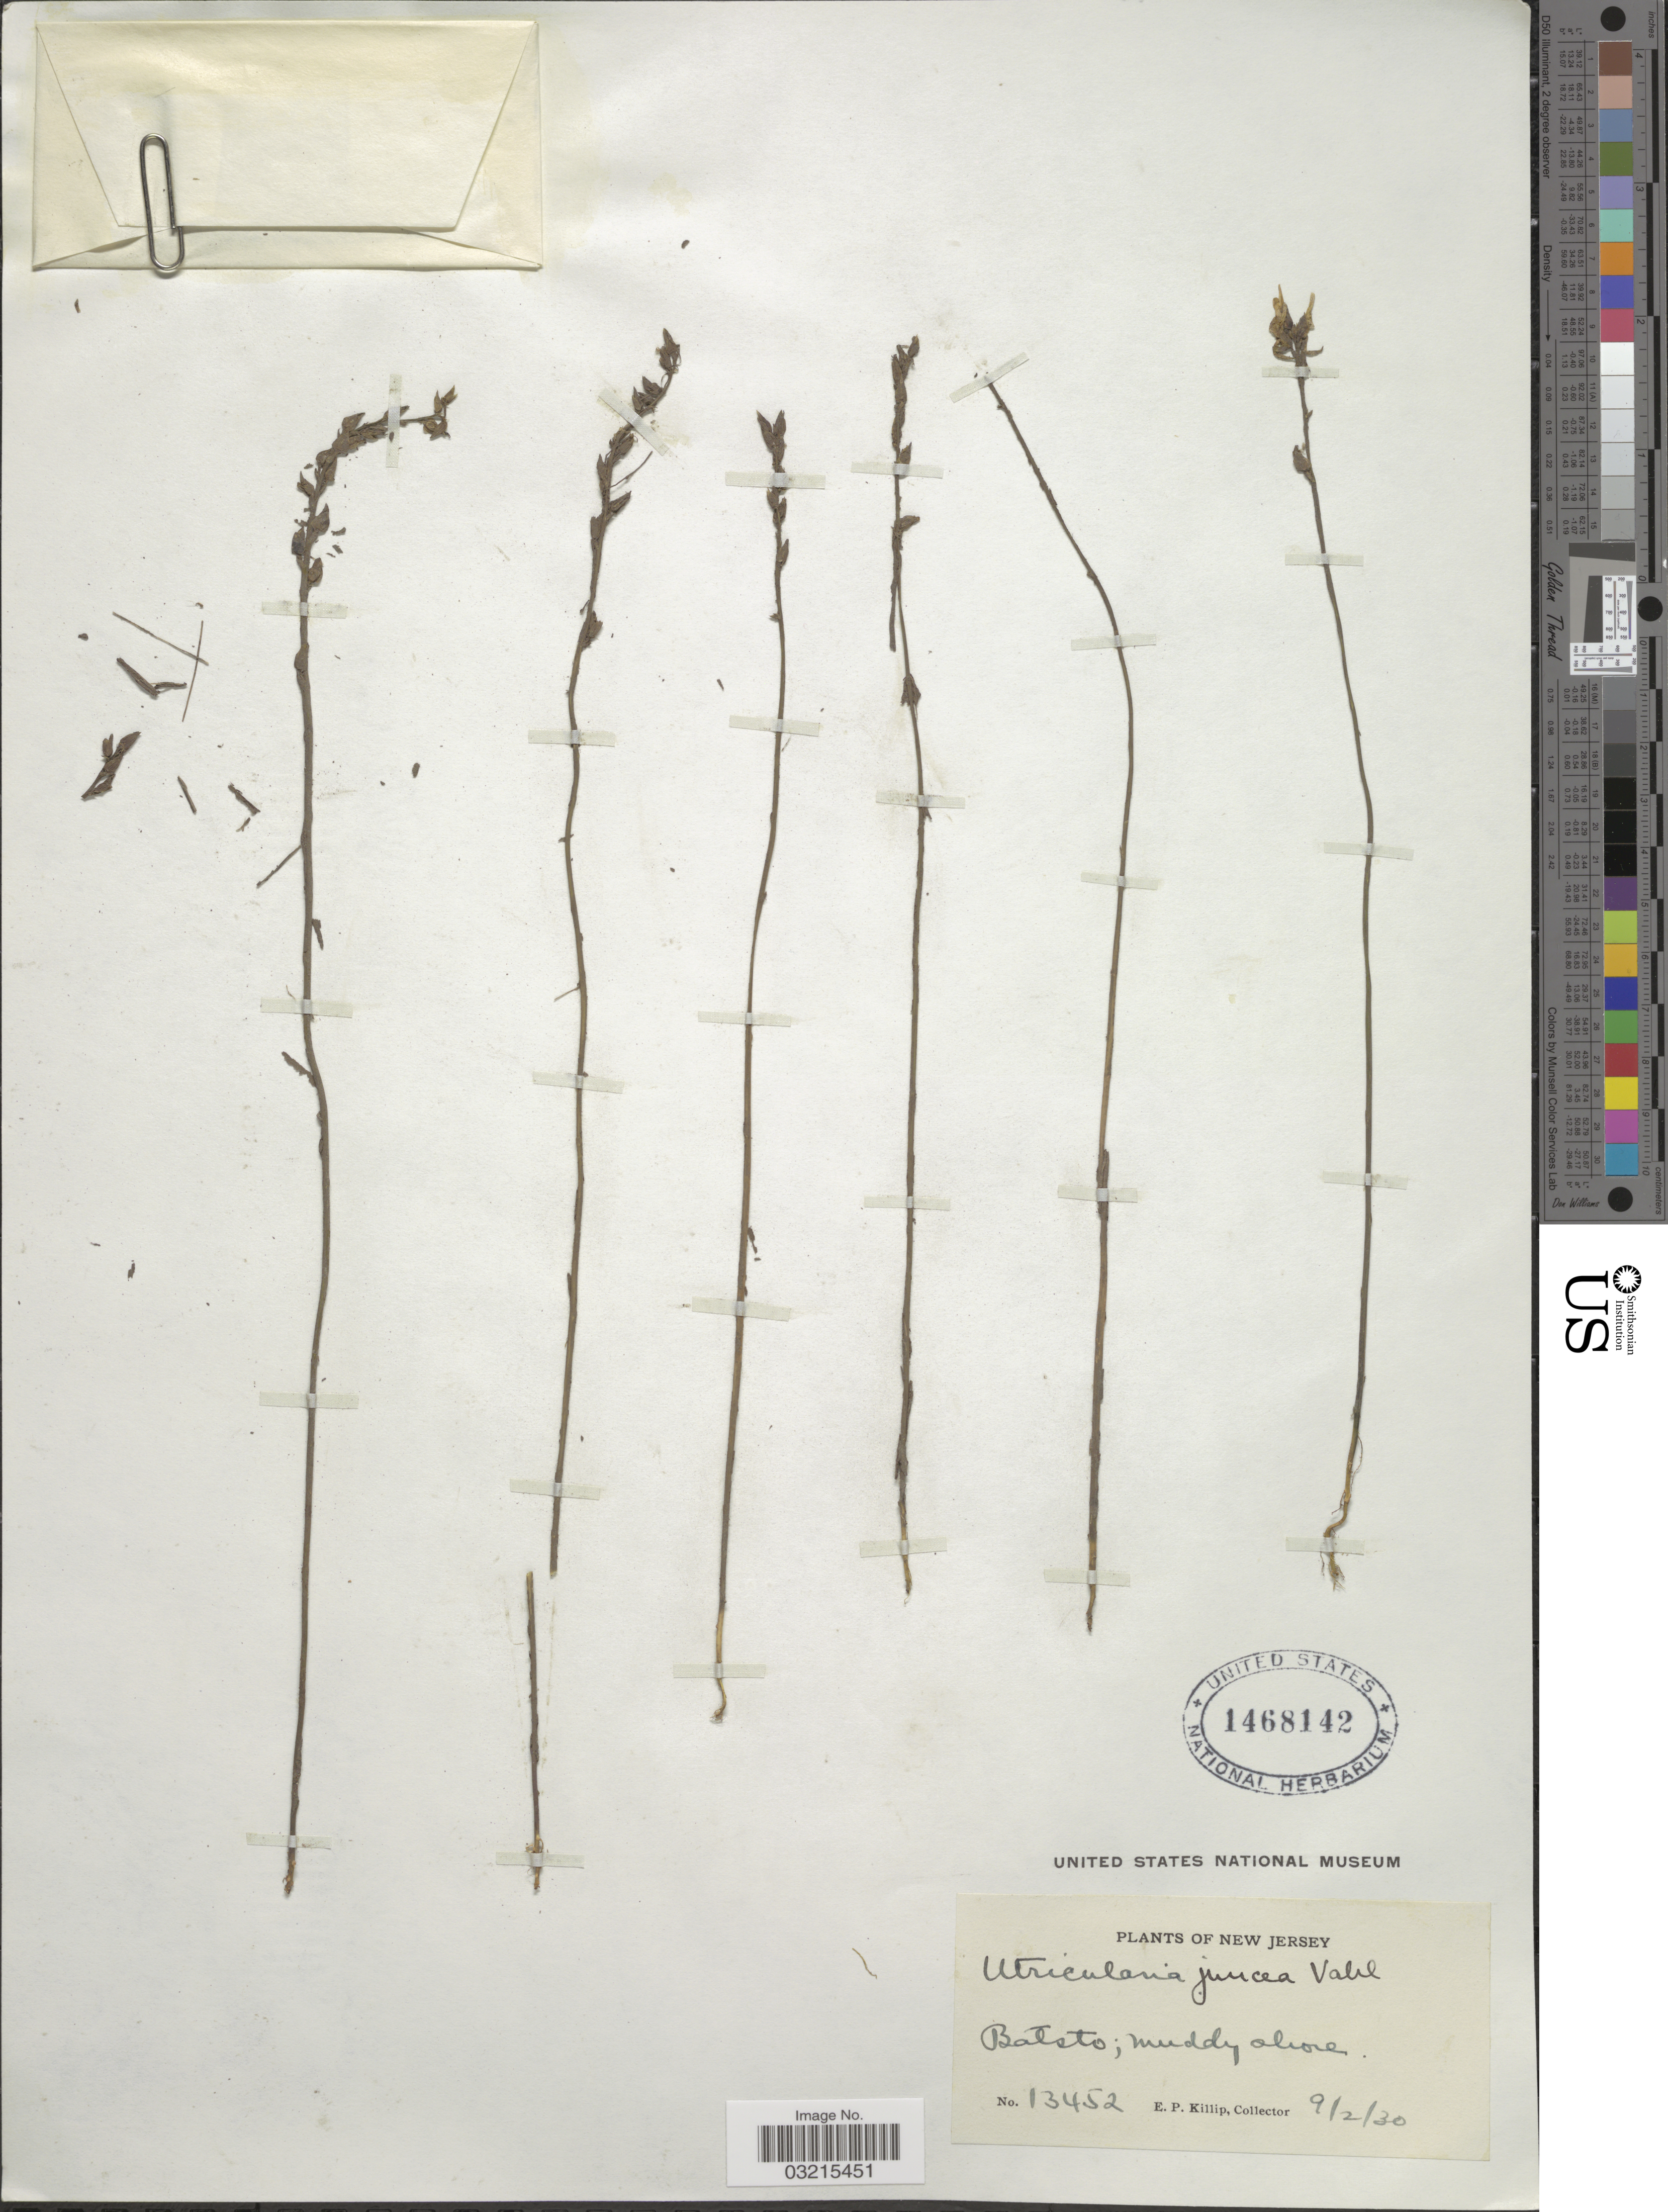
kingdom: Plantae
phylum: Tracheophyta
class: Magnoliopsida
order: Lamiales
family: Lentibulariaceae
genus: Utricularia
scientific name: Utricularia juncea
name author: Vahl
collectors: E. P. Killip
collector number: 13452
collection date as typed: Transcribed d/m/y: 2/9/30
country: United States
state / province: New Jersey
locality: Batsto; muddy shore.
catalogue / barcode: US 1468142